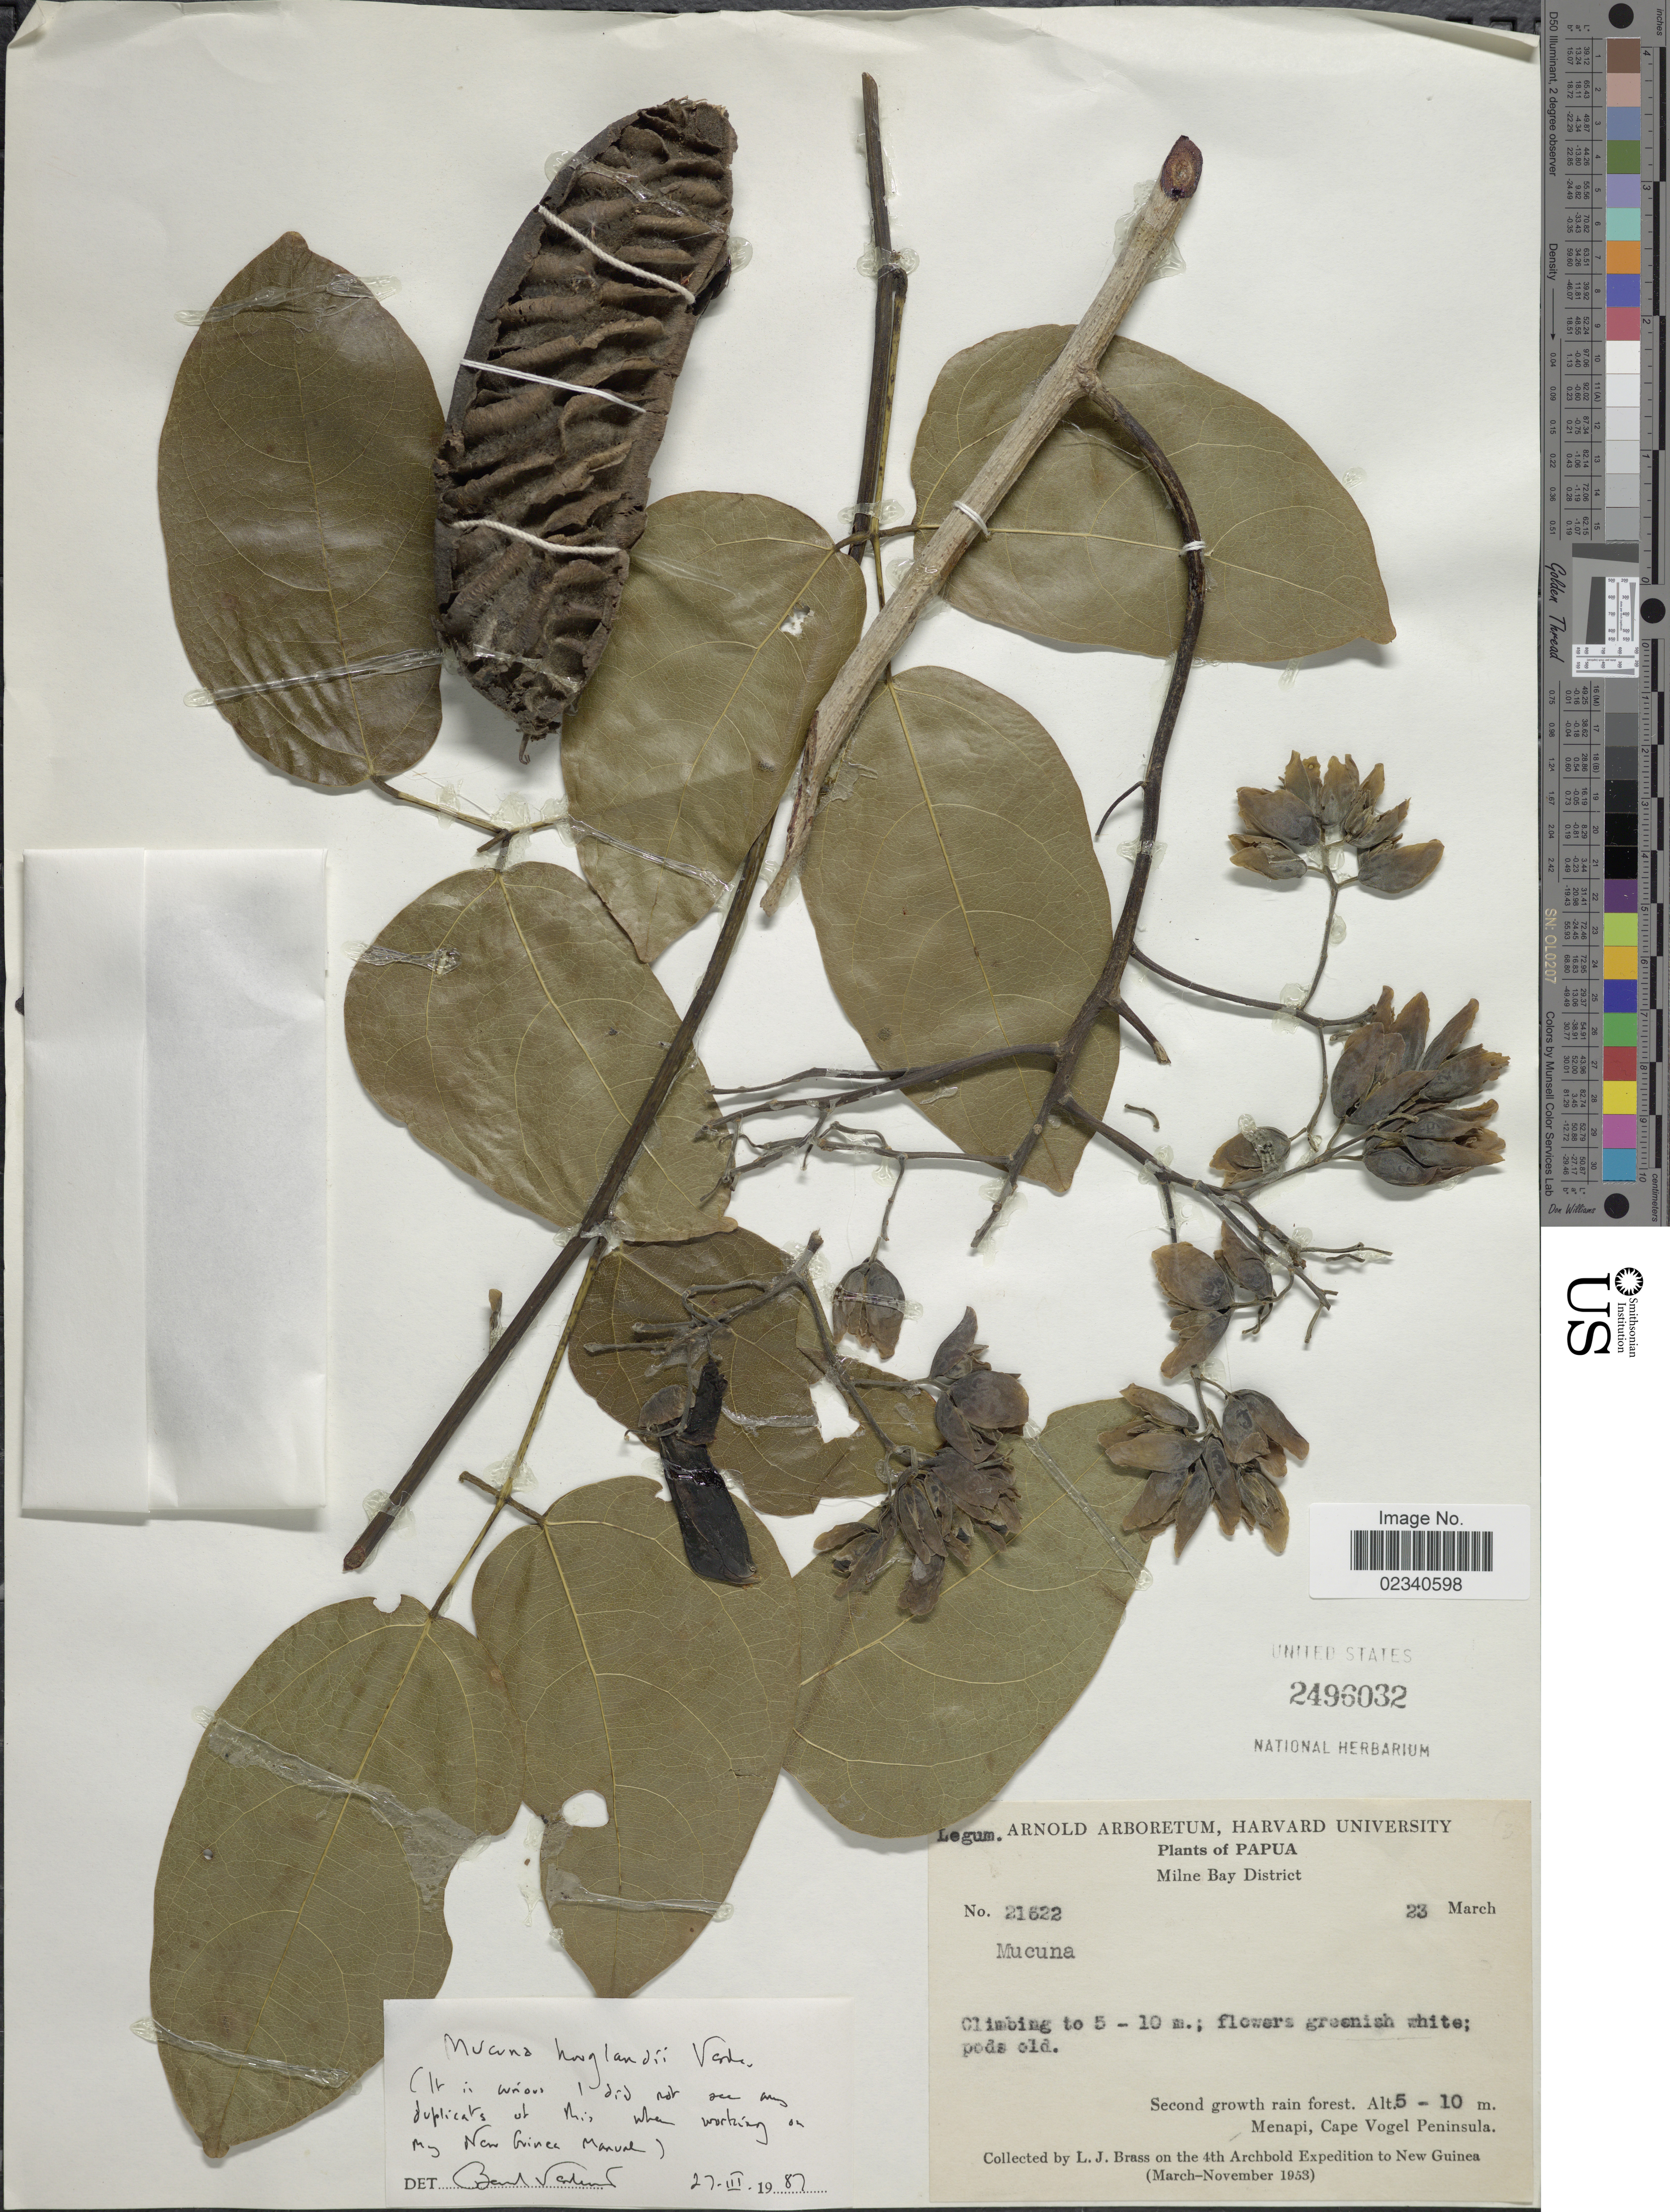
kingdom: Plantae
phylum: Tracheophyta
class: Magnoliopsida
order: Fabales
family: Fabaceae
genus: Mucuna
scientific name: Mucuna hooglandii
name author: Verdc.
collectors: L. J. Brass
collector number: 21522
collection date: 1953-03-23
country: Papua New Guinea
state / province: Milne Bay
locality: Papua. New Guinea. Menapi, Cape Vogel Peninsula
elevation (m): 5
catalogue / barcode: US 2496032